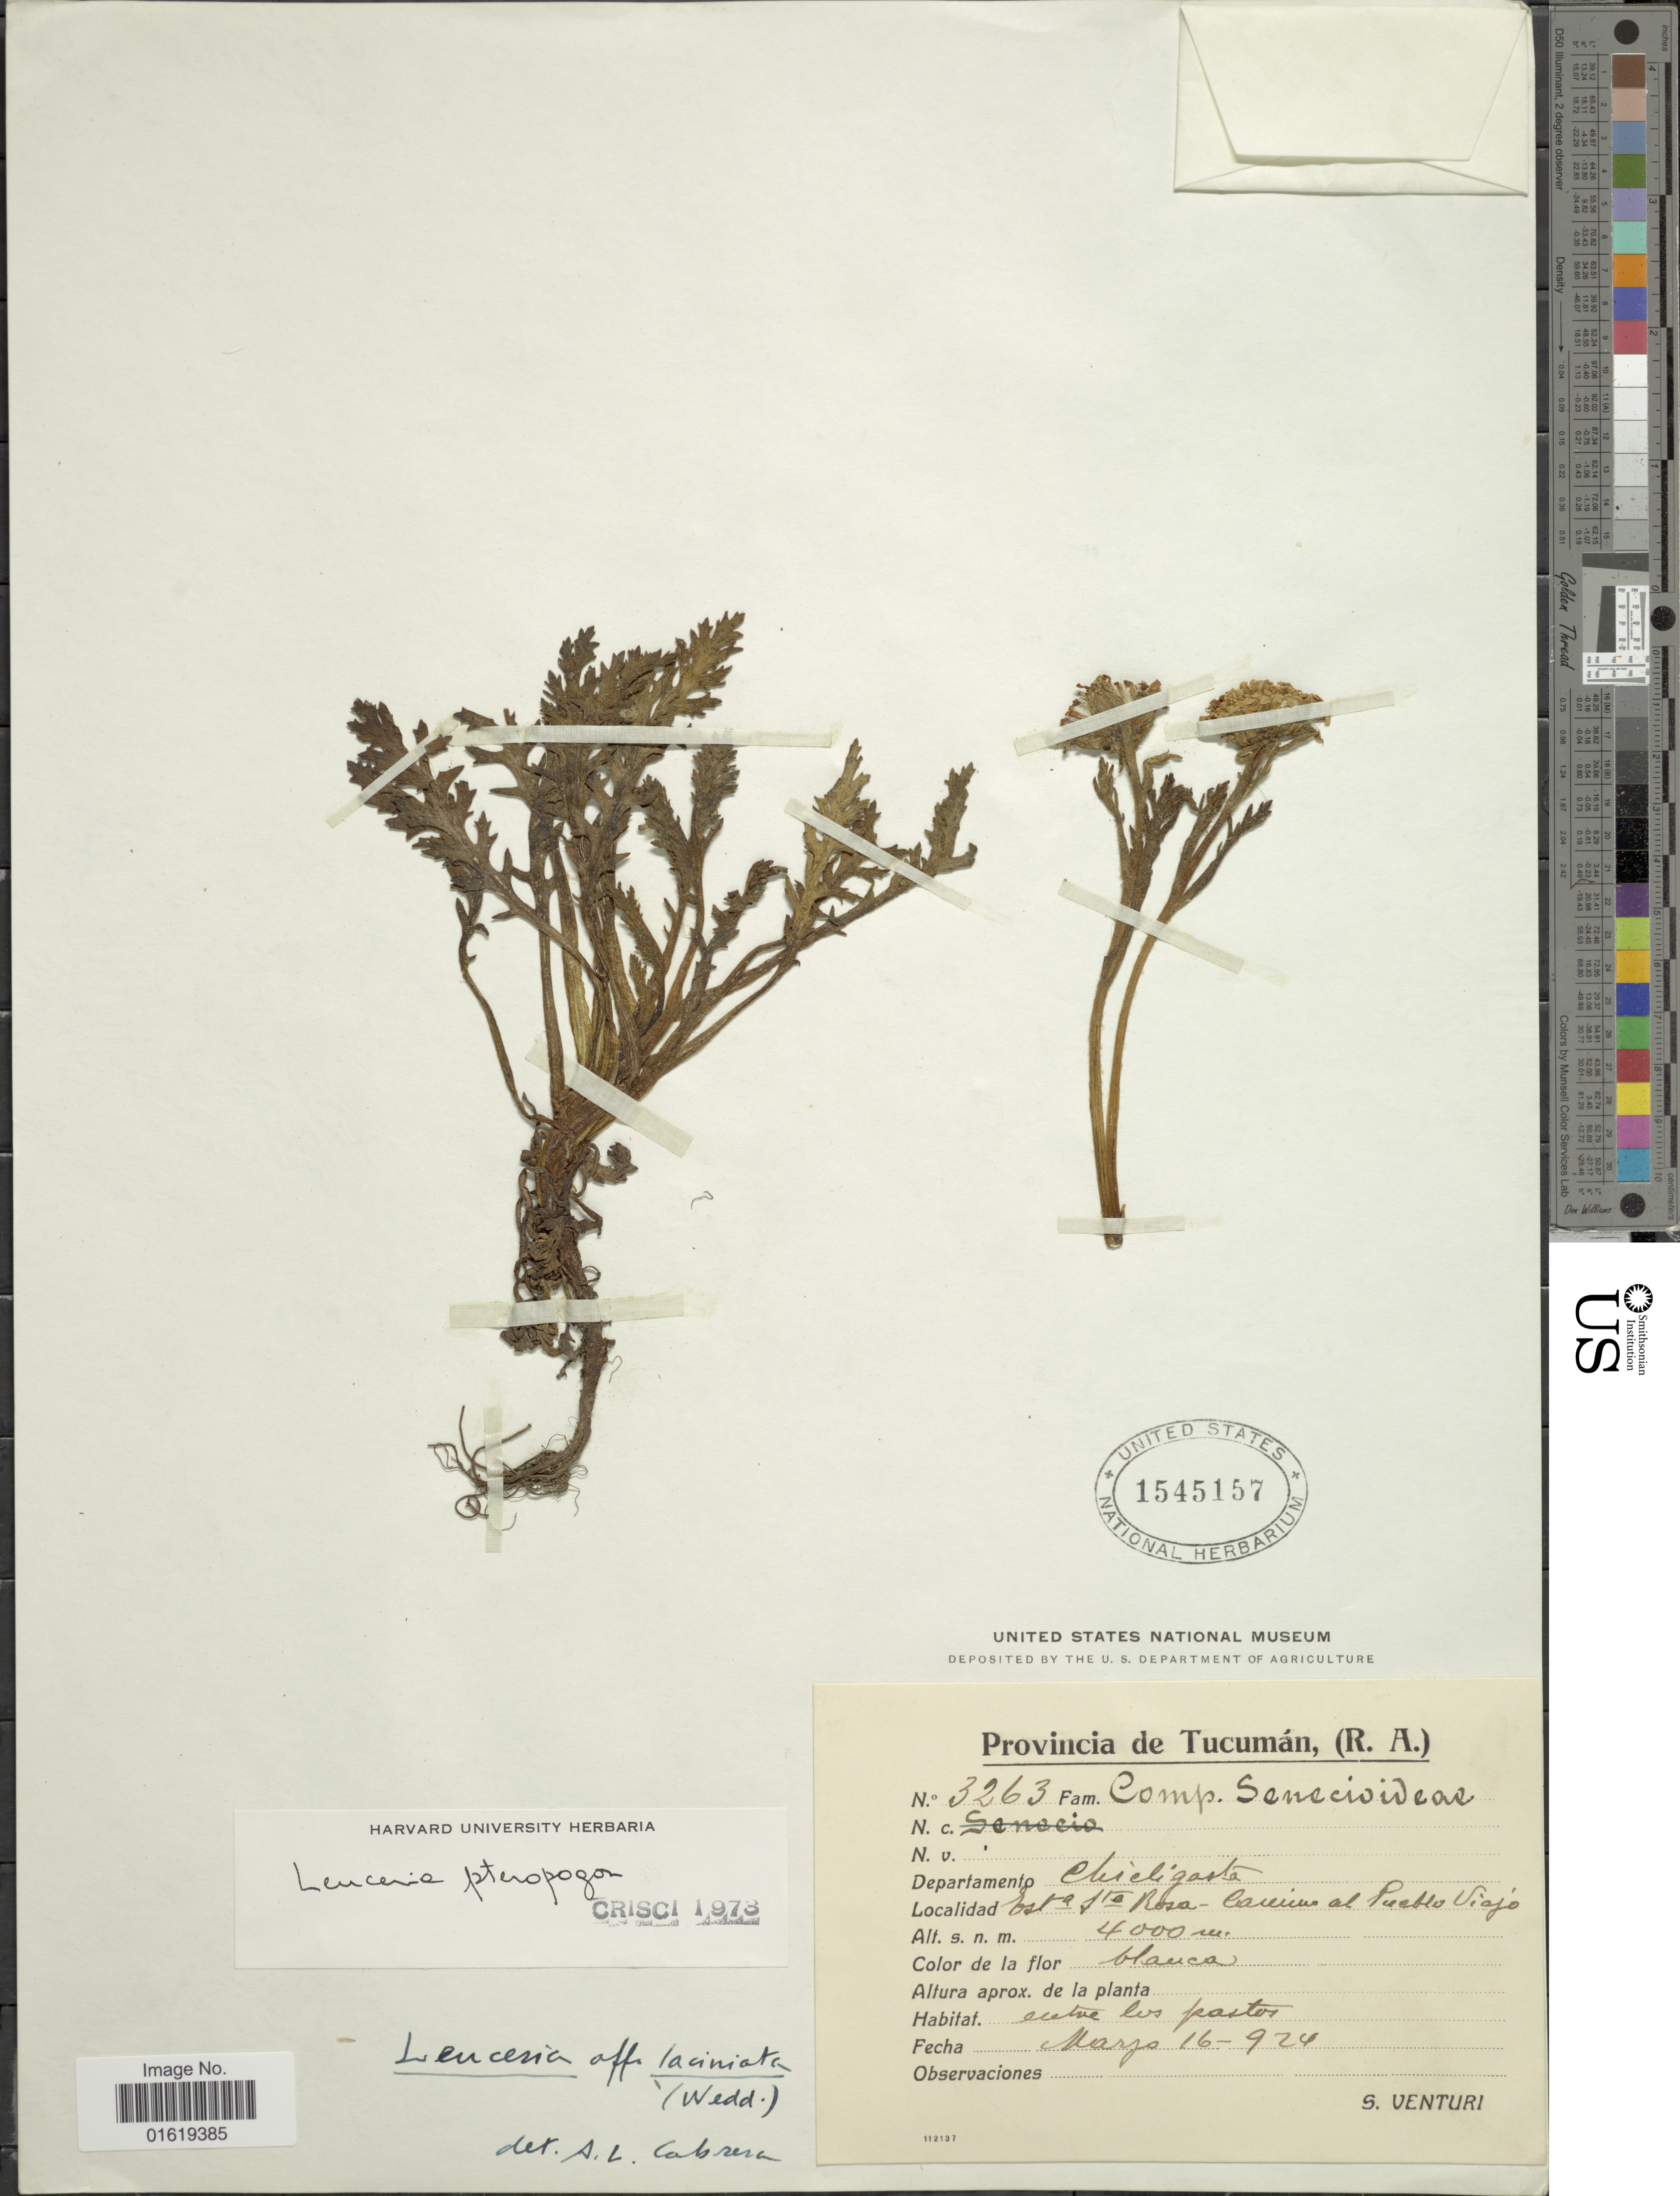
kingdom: Plantae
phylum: Tracheophyta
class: Magnoliopsida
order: Asterales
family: Asteraceae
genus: Leucheria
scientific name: Leucheria pteropogon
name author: (Griseb.) Cabrera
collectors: S. Venturi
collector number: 3263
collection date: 1924-03-16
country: Argentina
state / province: Tucuman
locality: Provincia de Tucumán, (R.A.). Departamento Chicligasta. Esta Sta Rosa - Camino al Pueblo Viejo.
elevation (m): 4000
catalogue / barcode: US 1545157